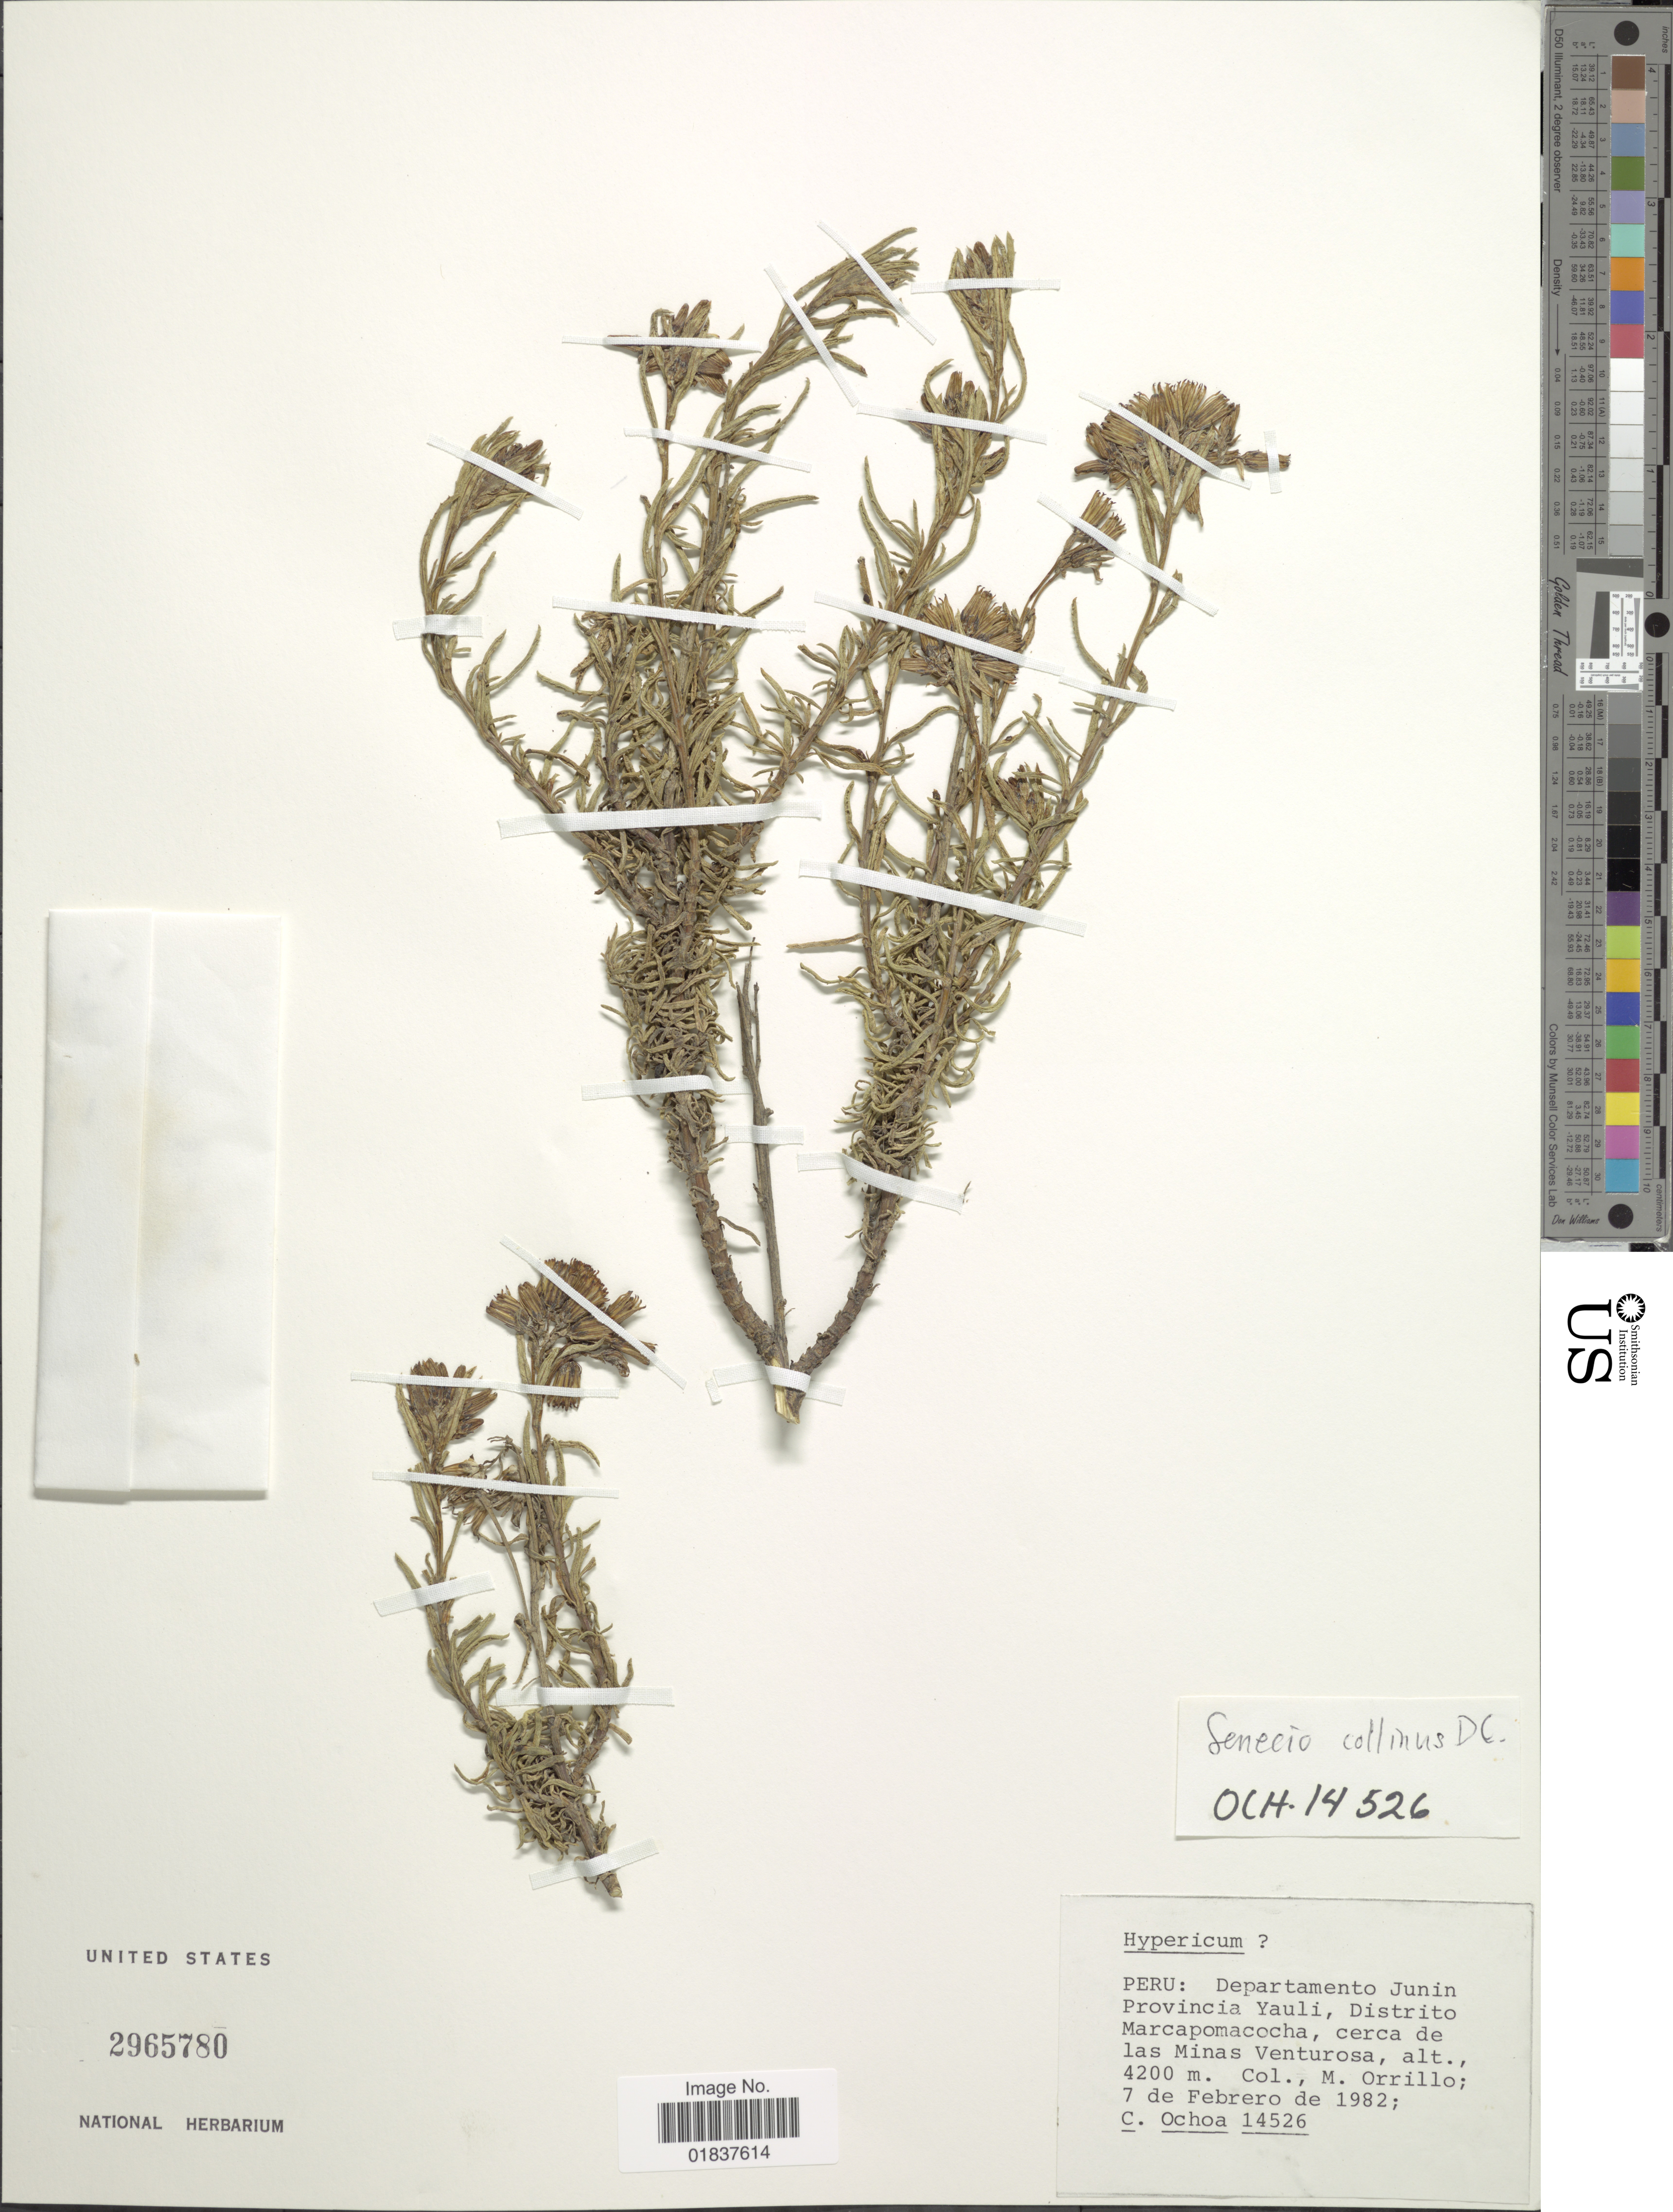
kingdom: Plantae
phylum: Tracheophyta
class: Magnoliopsida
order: Asterales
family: Asteraceae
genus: Senecio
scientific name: Senecio collinus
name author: DC.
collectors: C. Ochoa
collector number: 14526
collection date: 1982-02-07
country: Peru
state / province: Junín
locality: Departamento Junin. Provincia Yauli, Distrito Marcapomacocha, cerca de las Minas Ventruosa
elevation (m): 4200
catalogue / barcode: US 2965780